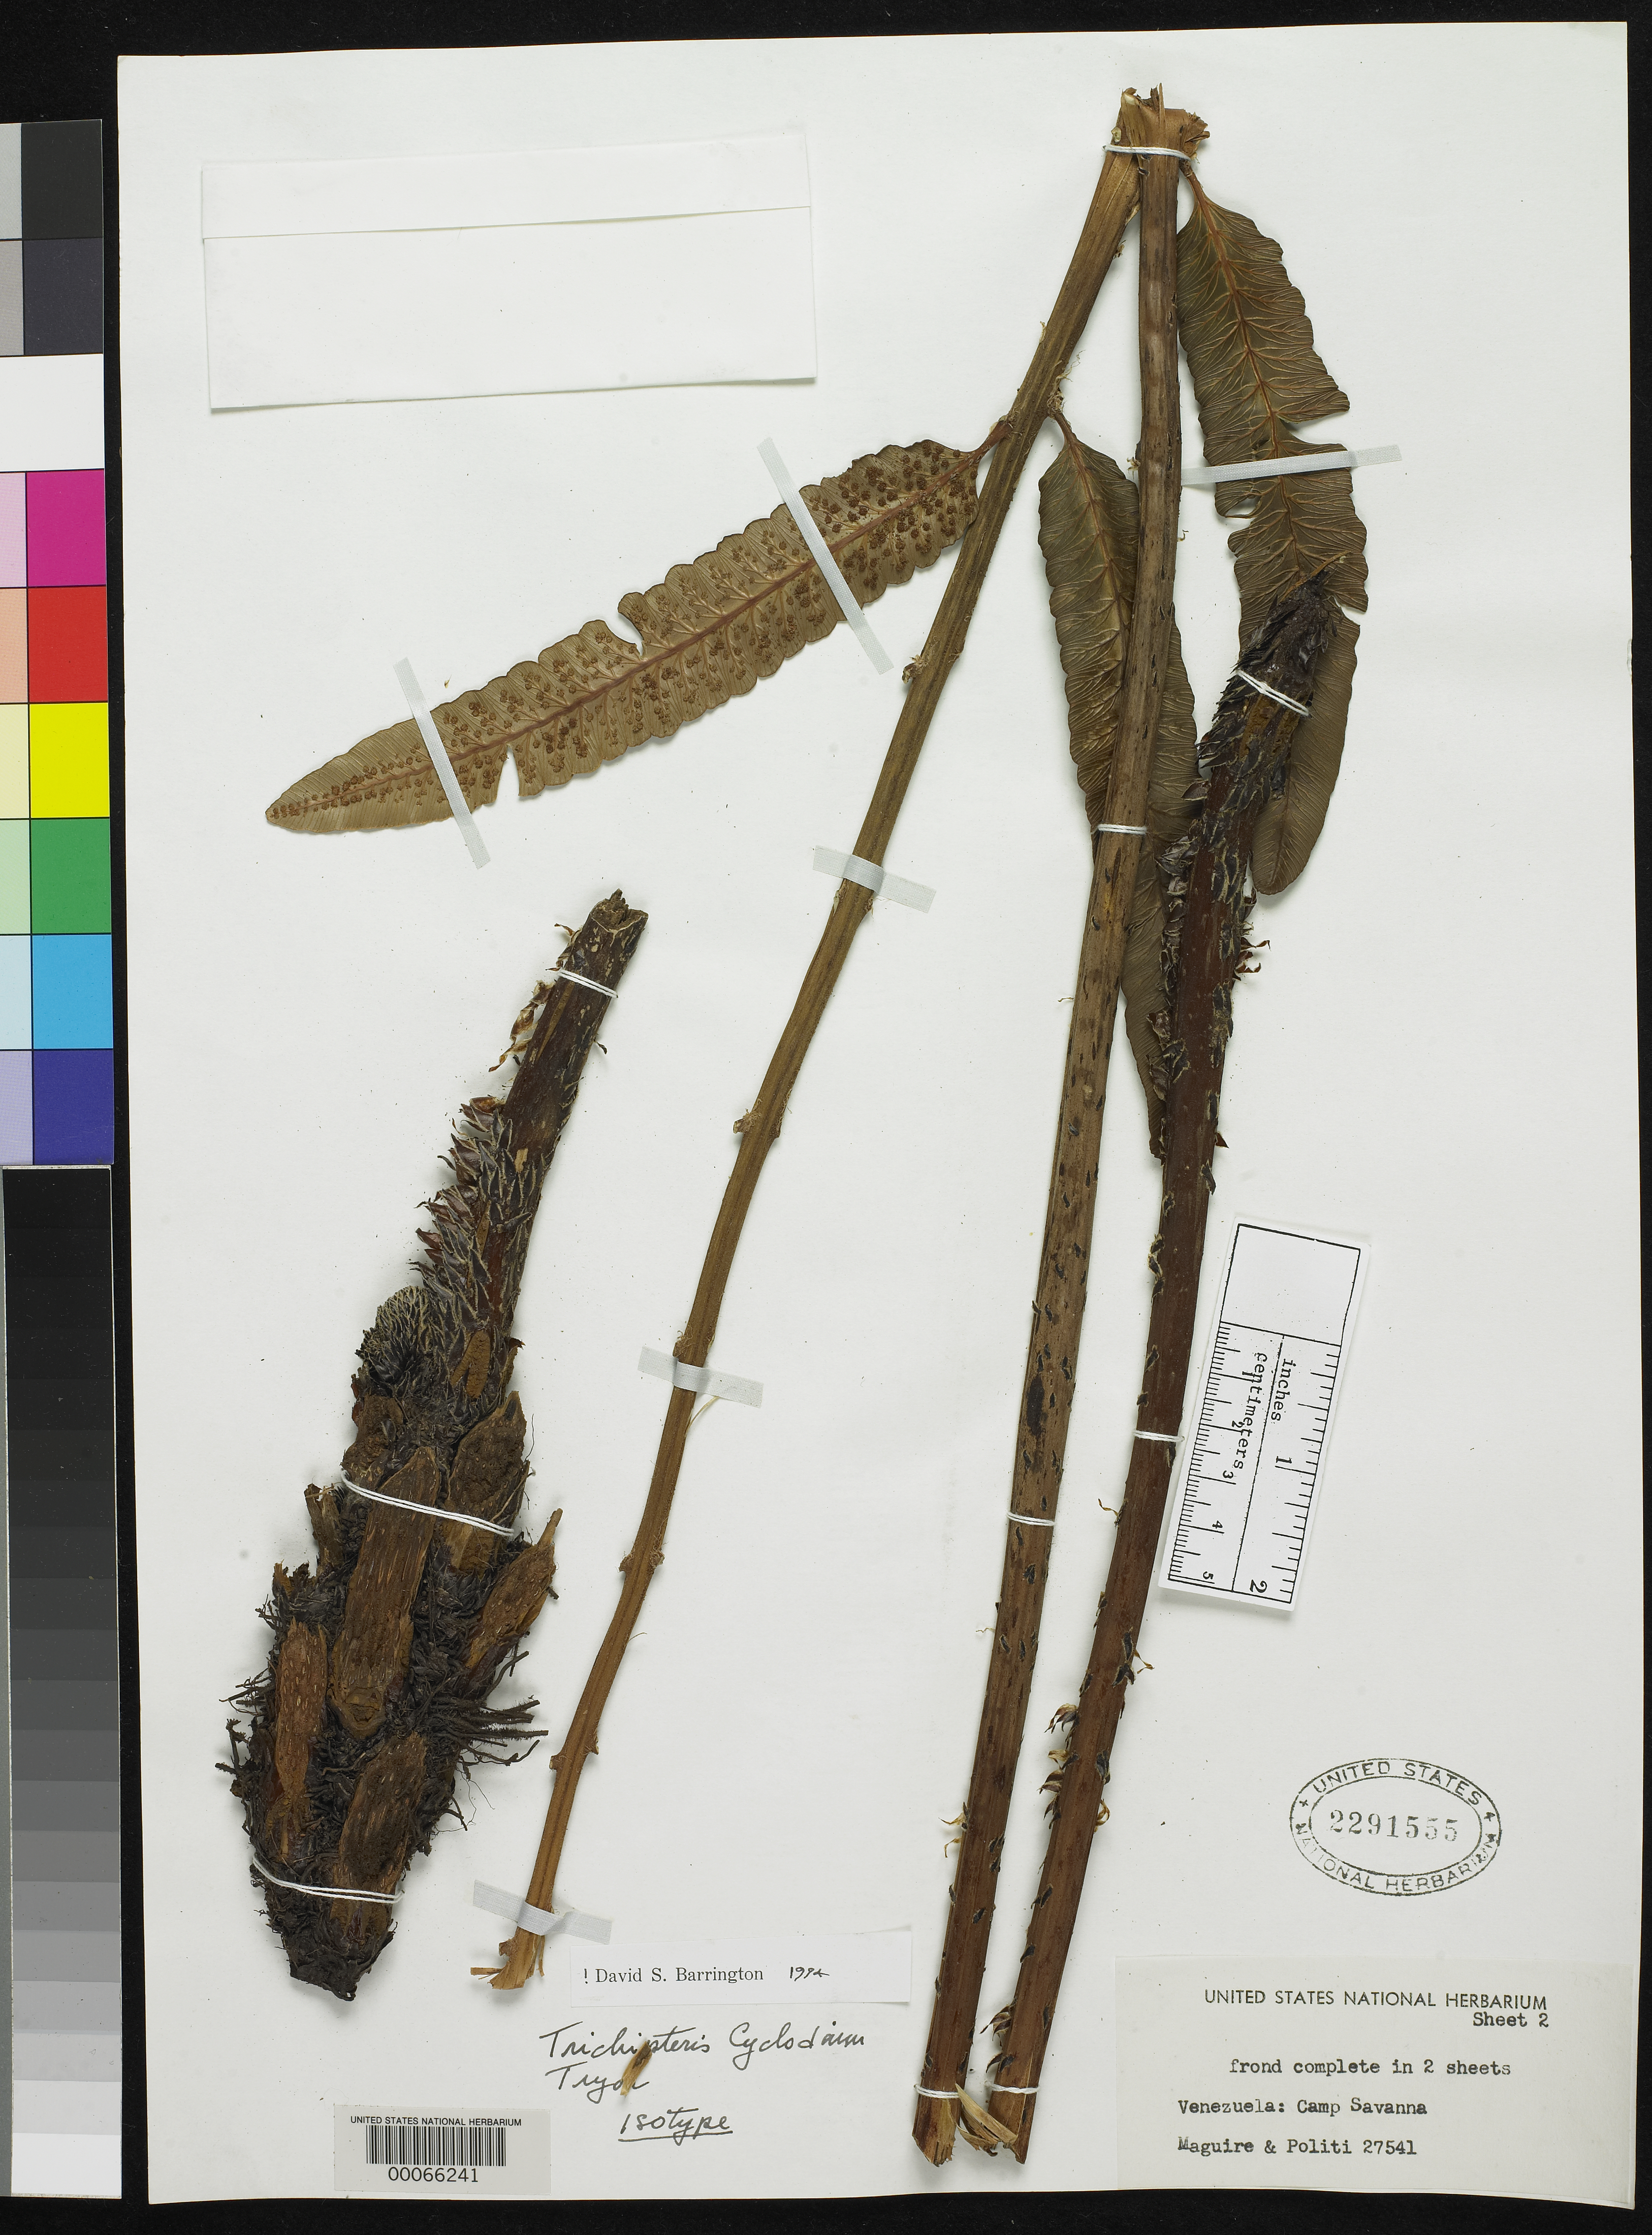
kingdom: Plantae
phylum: Tracheophyta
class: Polypodiopsida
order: Cyatheales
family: Cyatheaceae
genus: Trichipteris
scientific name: Trichipteris cyclodium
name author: R.M. Tryon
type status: Isotype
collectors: B. Maguire & L. Politi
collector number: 27541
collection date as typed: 06 Dec 1948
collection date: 1948-12-06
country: Venezuela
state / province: Amazonas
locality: Cerro Sipapo (paraque), camp savanna.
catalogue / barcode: US 2291555